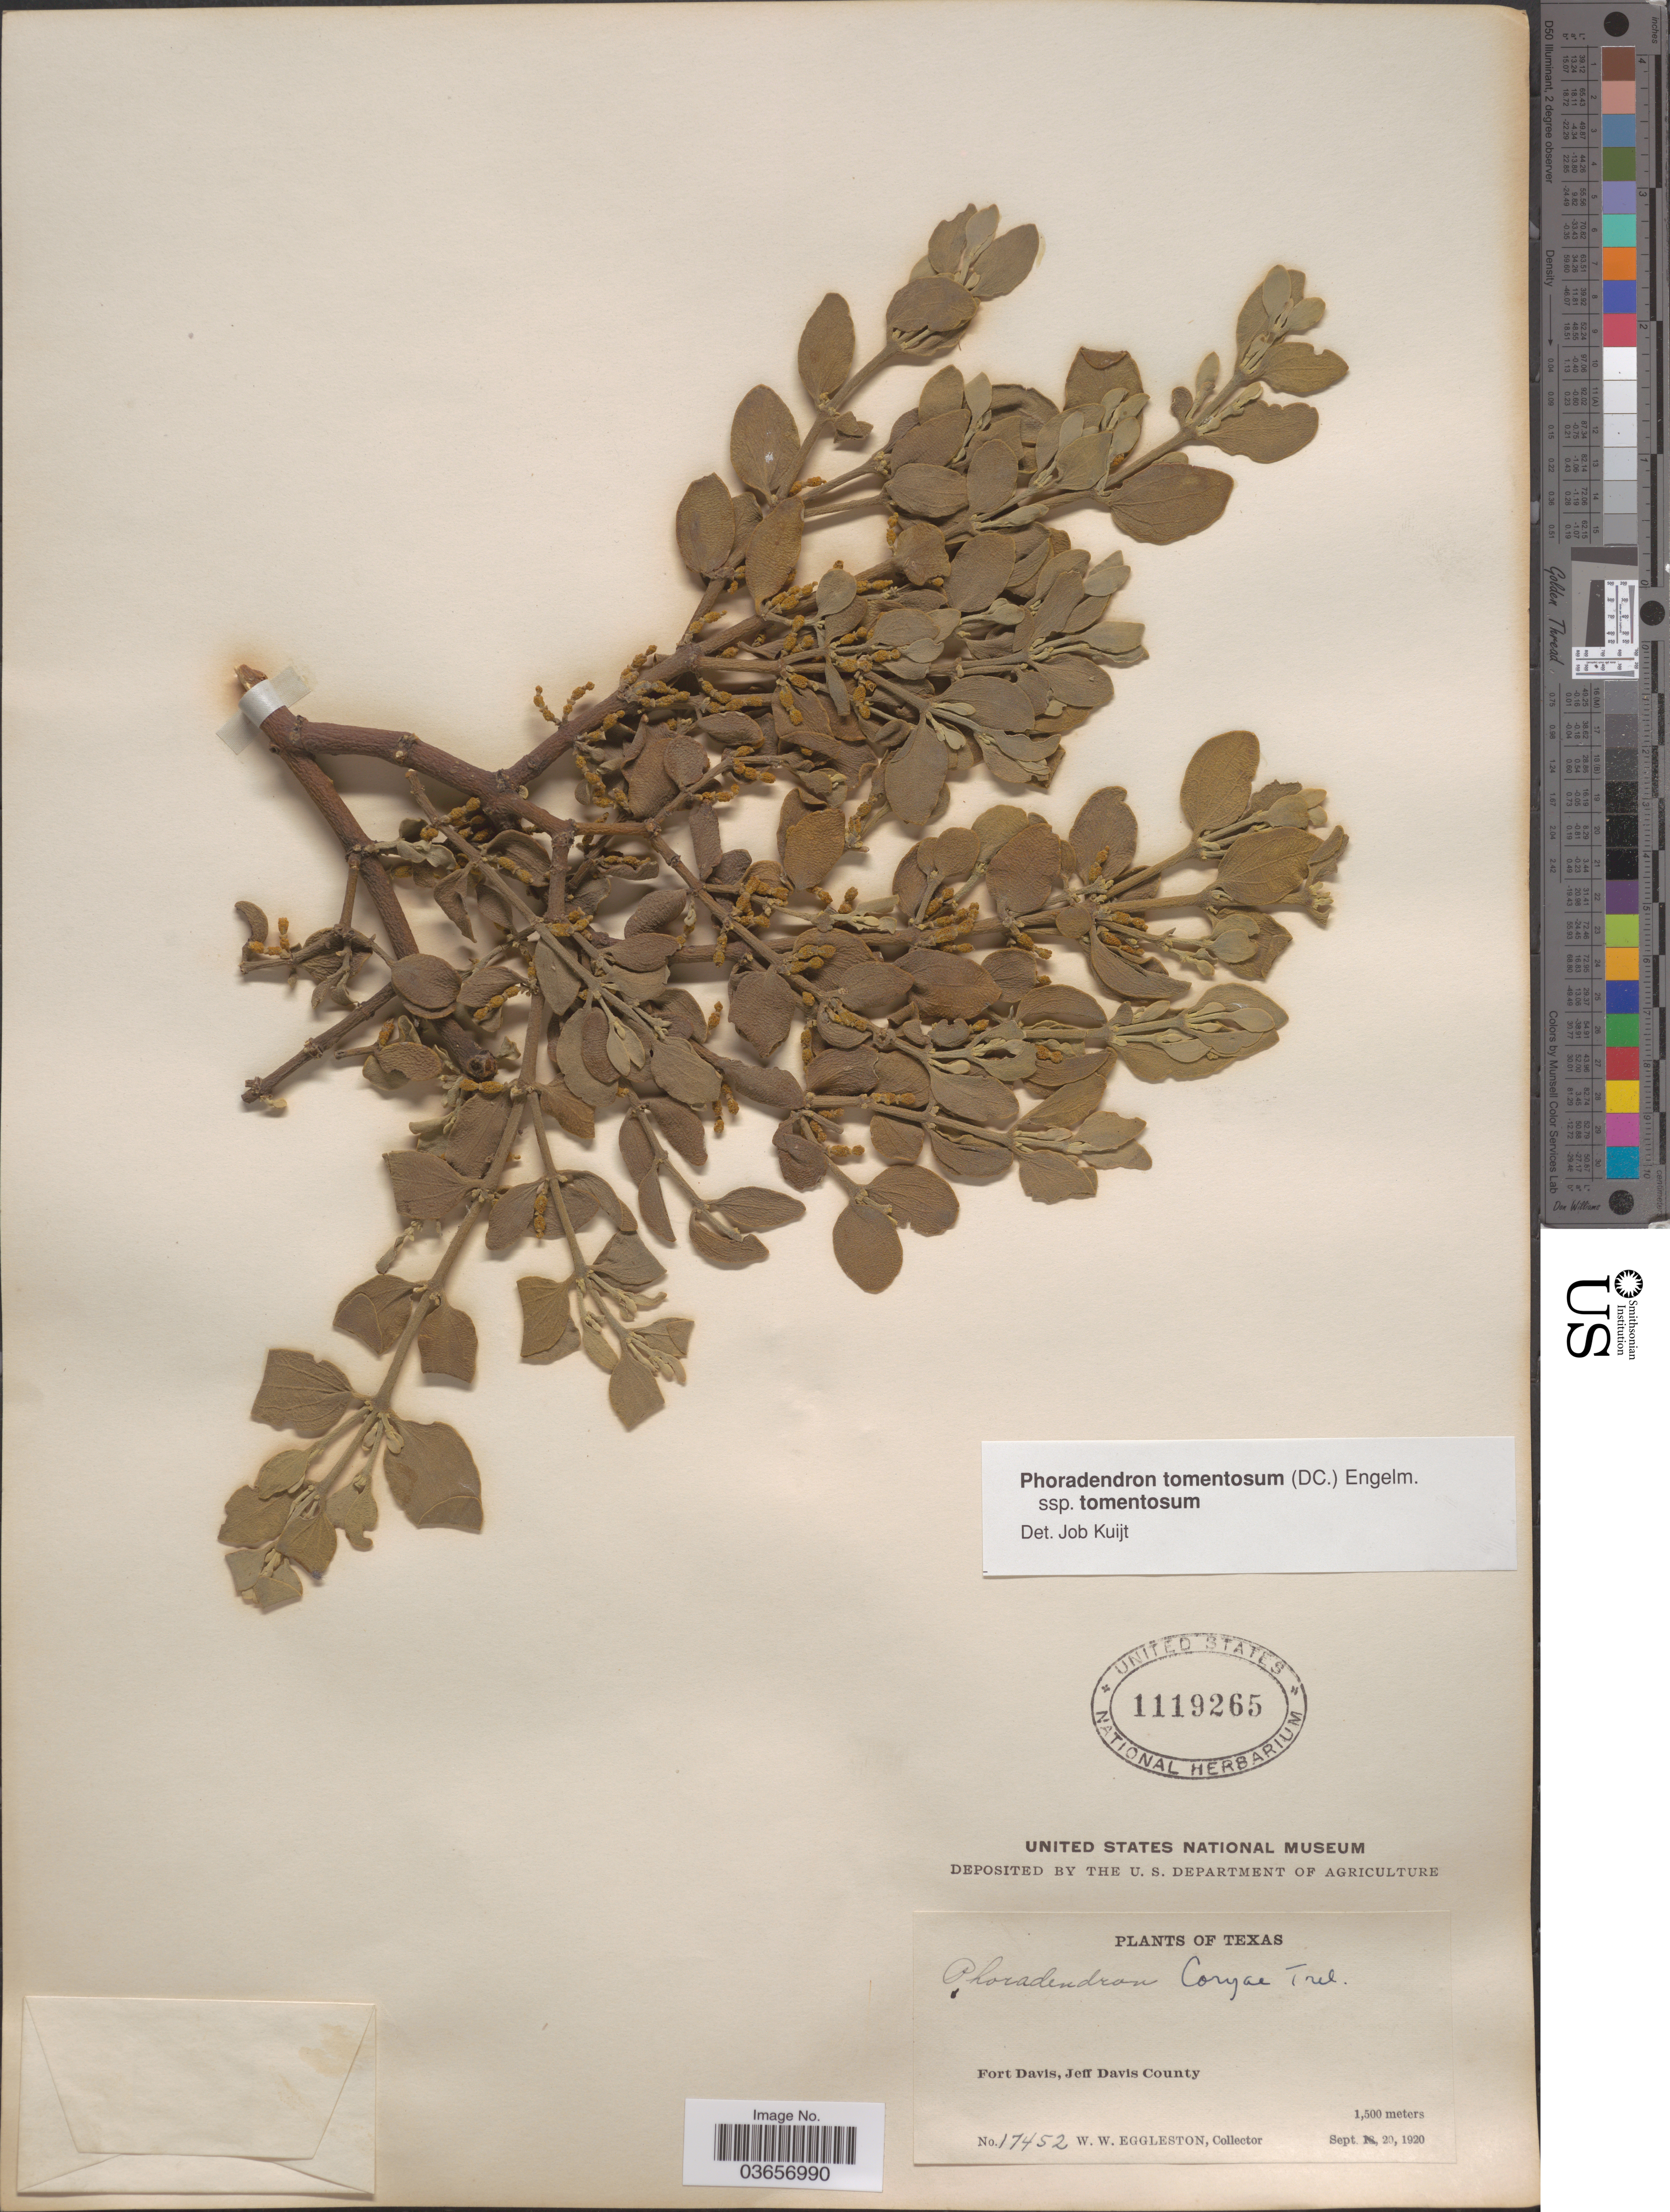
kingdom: Plantae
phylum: Tracheophyta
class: Magnoliopsida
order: Santalales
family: Viscaceae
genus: Phoradendron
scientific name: Phoradendron tomentosum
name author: DC.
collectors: W. W. Eggleston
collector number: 17452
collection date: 1920-09-29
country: United States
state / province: Texas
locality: Fort Davis, Jeff Davis County.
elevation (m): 1500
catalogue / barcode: US 1119265